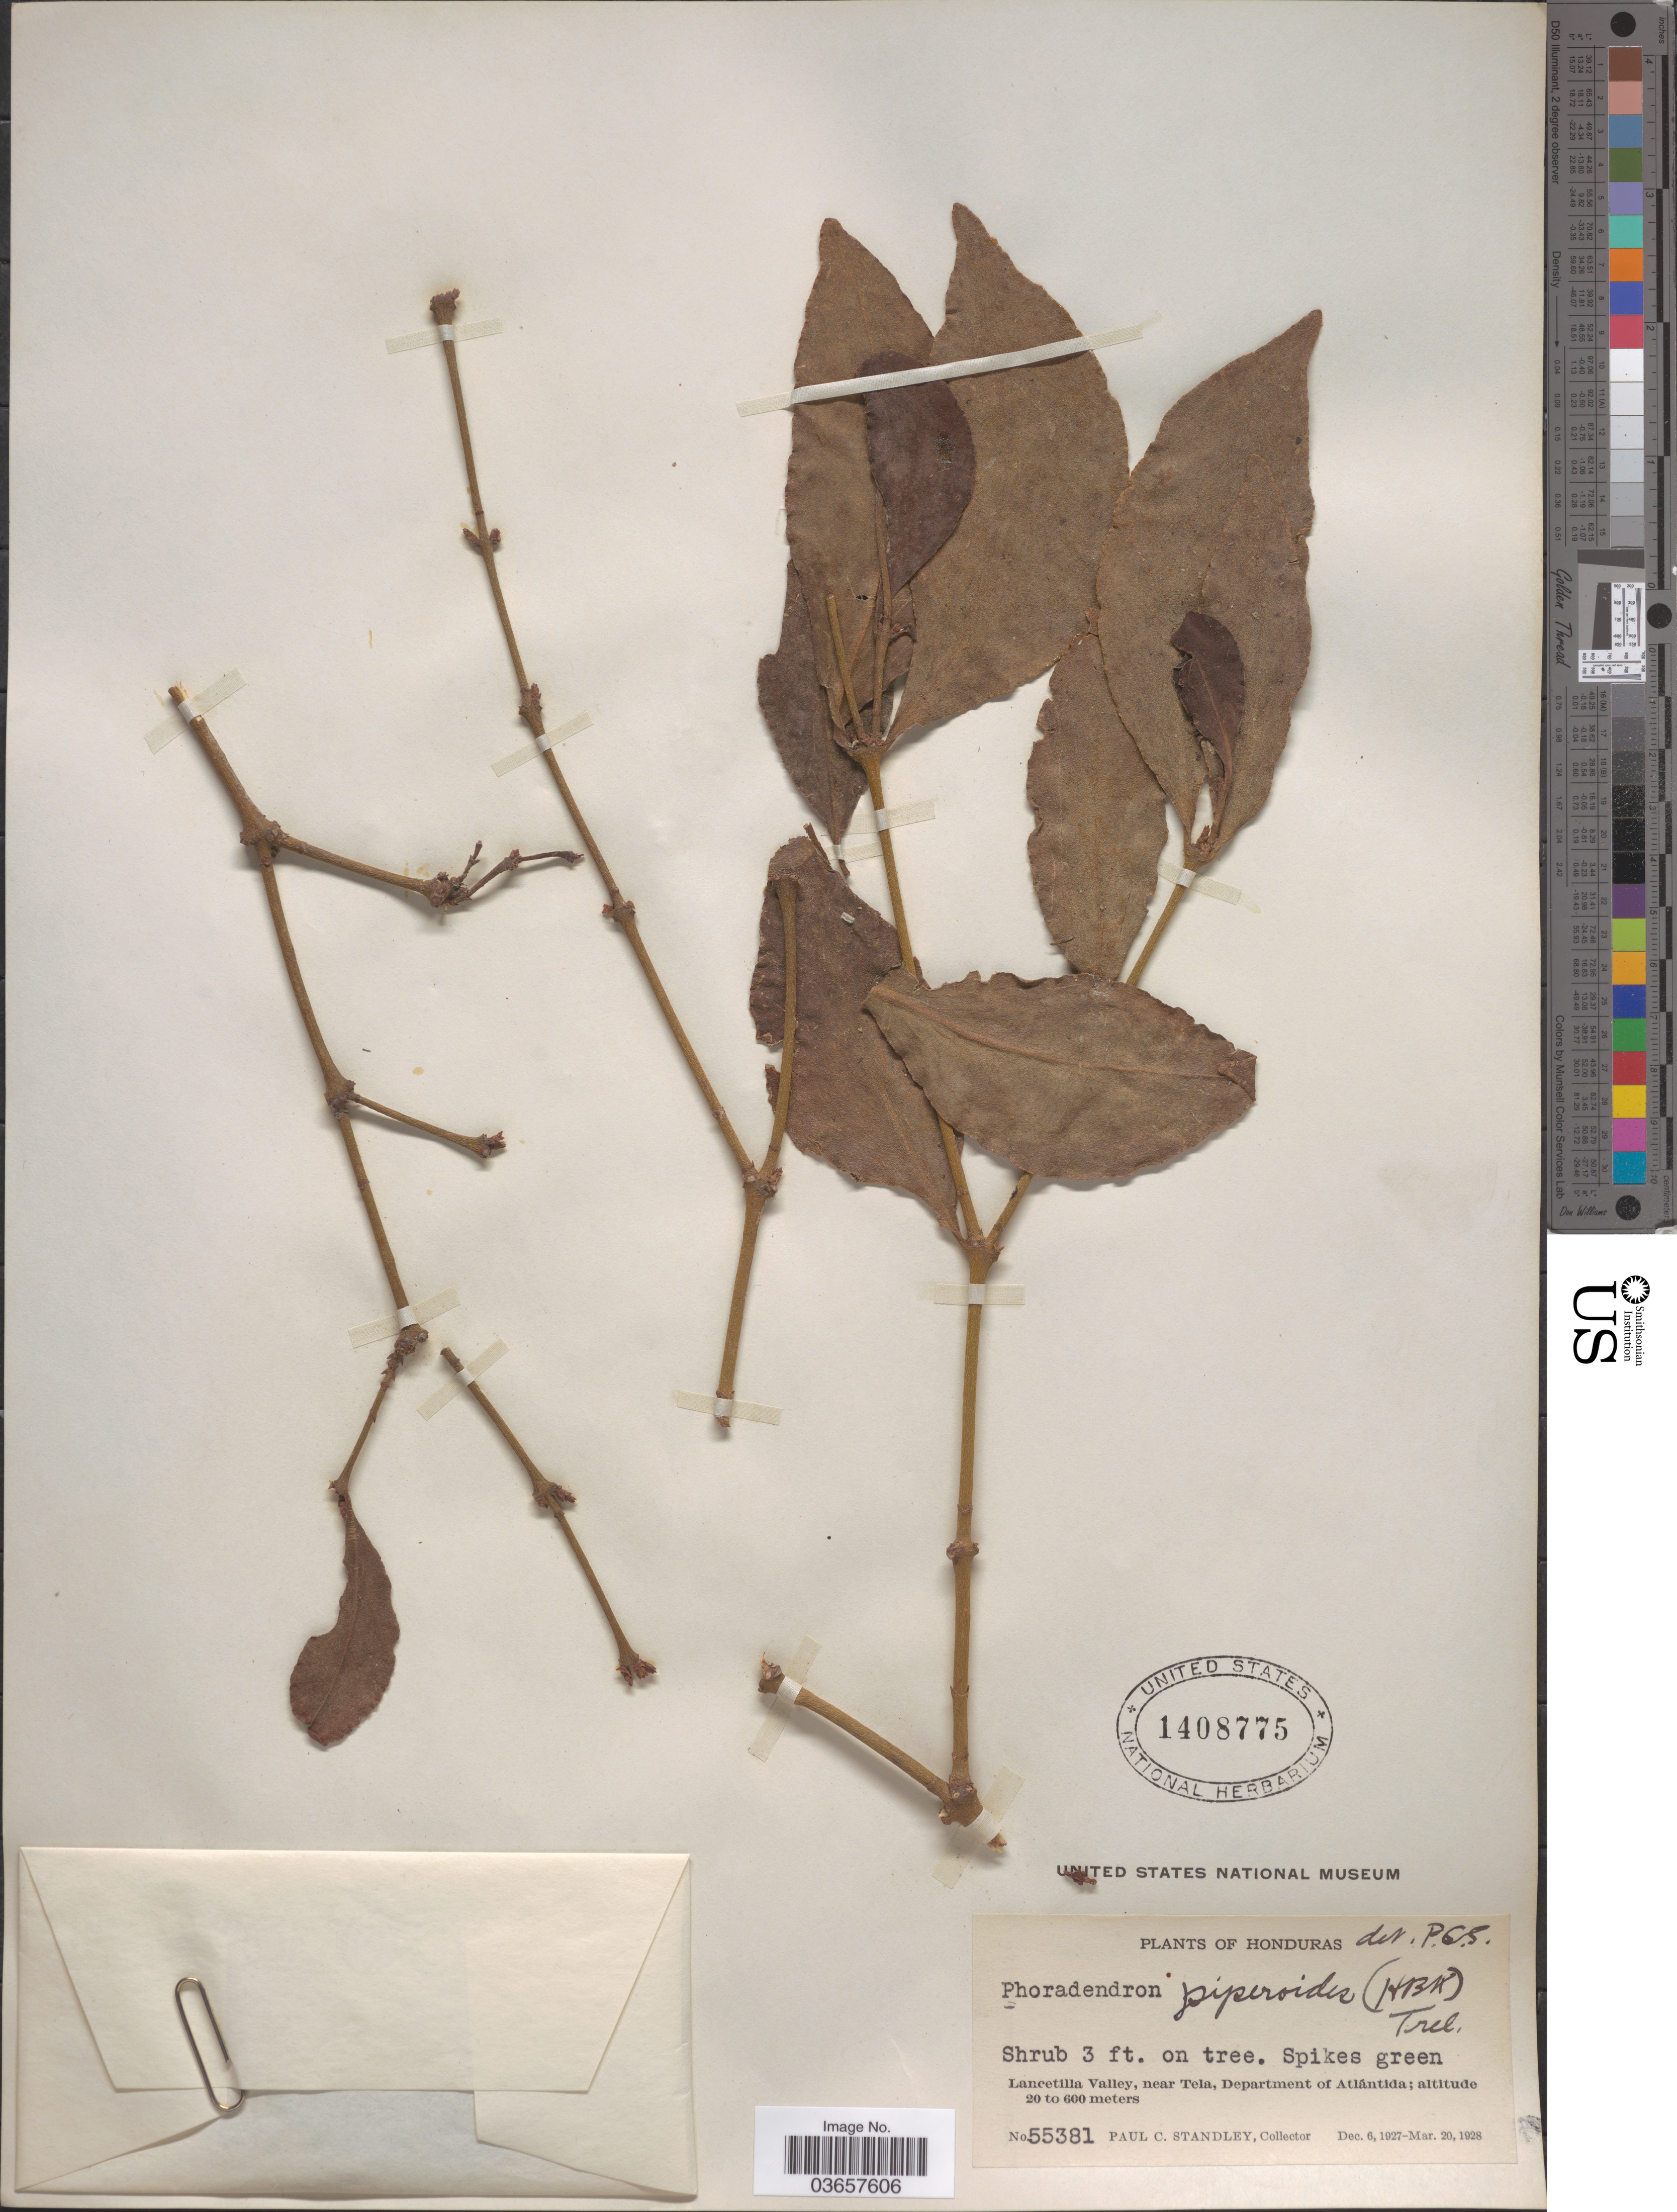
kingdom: Plantae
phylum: Tracheophyta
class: Magnoliopsida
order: Santalales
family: Viscaceae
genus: Phoradendron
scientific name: Phoradendron piperoides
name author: (Kunth) Trel.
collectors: P. C. Standley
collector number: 55381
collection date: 1927-12-06/1928-03-20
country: Honduras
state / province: Atlántida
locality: Lancetilla Valley, near Tela, Department of Atlántida.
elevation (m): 20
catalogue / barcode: US 1408775